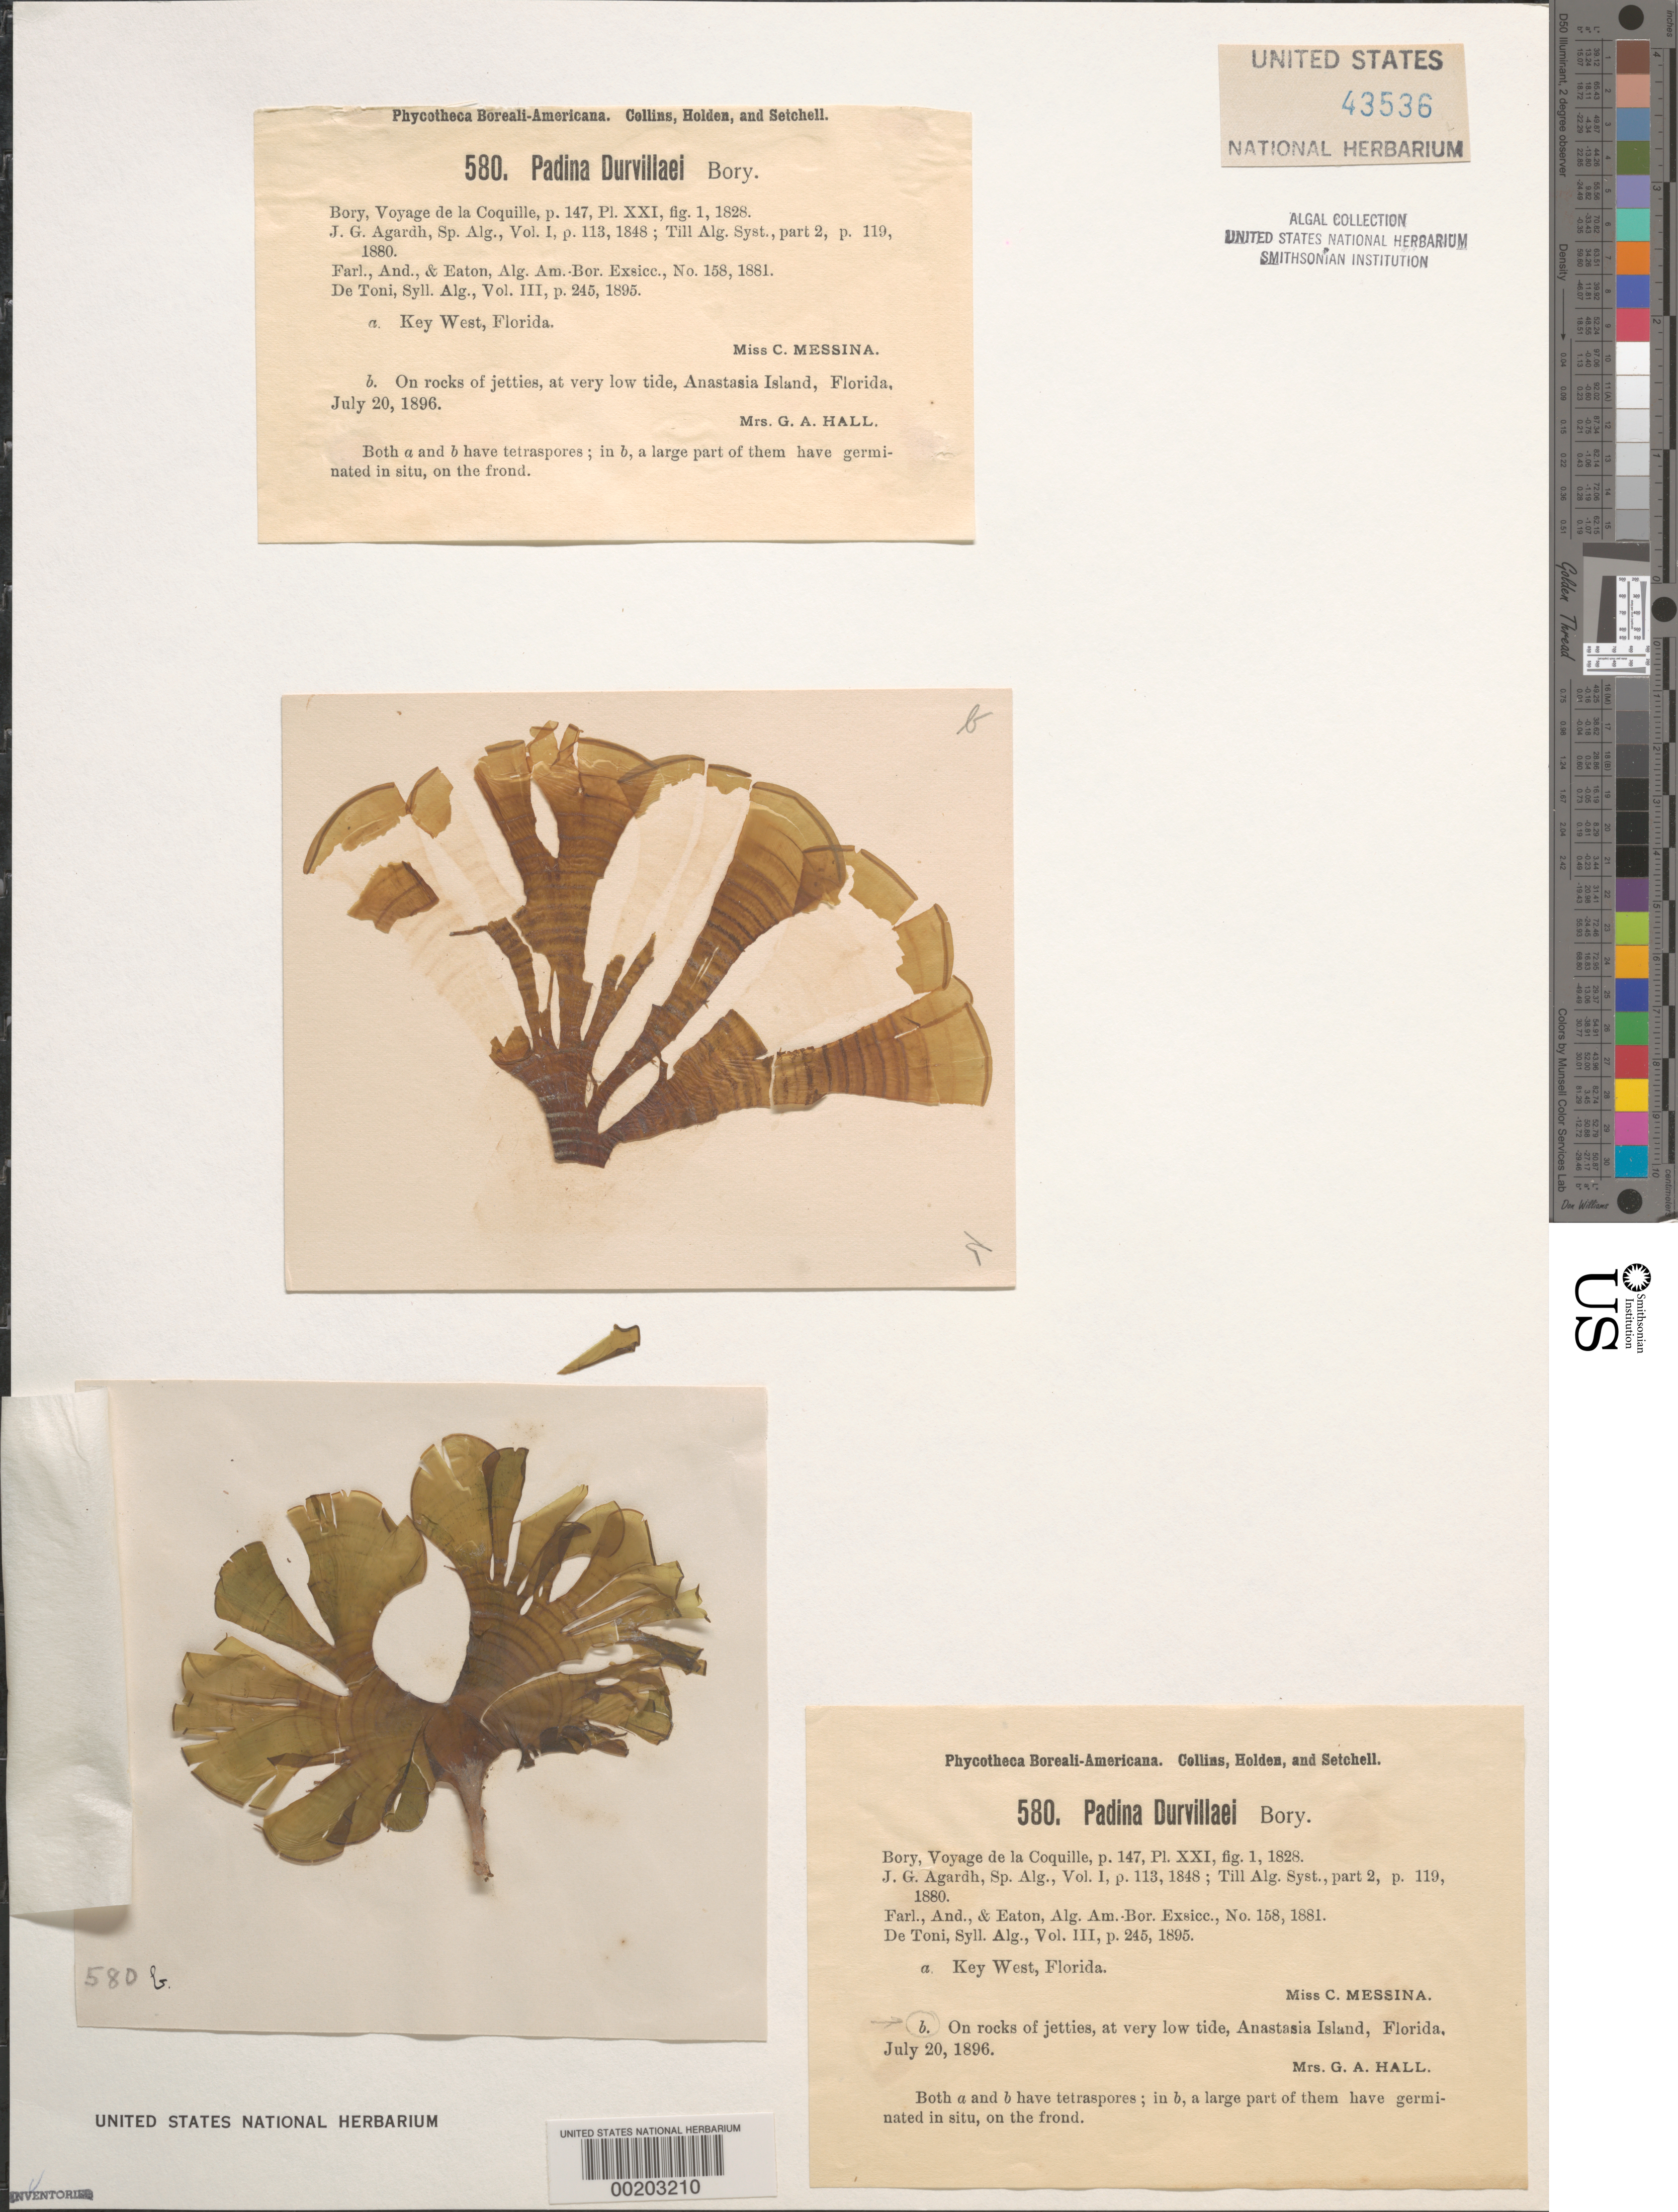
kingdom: Chromista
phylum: Ochrophyta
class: Phaeophyceae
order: Dictyotales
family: Dictyotaceae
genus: Padina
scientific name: Padina durvillaei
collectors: Mrs. Hall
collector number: PB-A 580b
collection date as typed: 20 Jul 1896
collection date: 1896-07-20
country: United States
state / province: Florida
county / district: Saint Johns County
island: Anastasia Island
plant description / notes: Collins, Holden & Setchell, Phycotheca Boreali-Americana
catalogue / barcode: US 43536